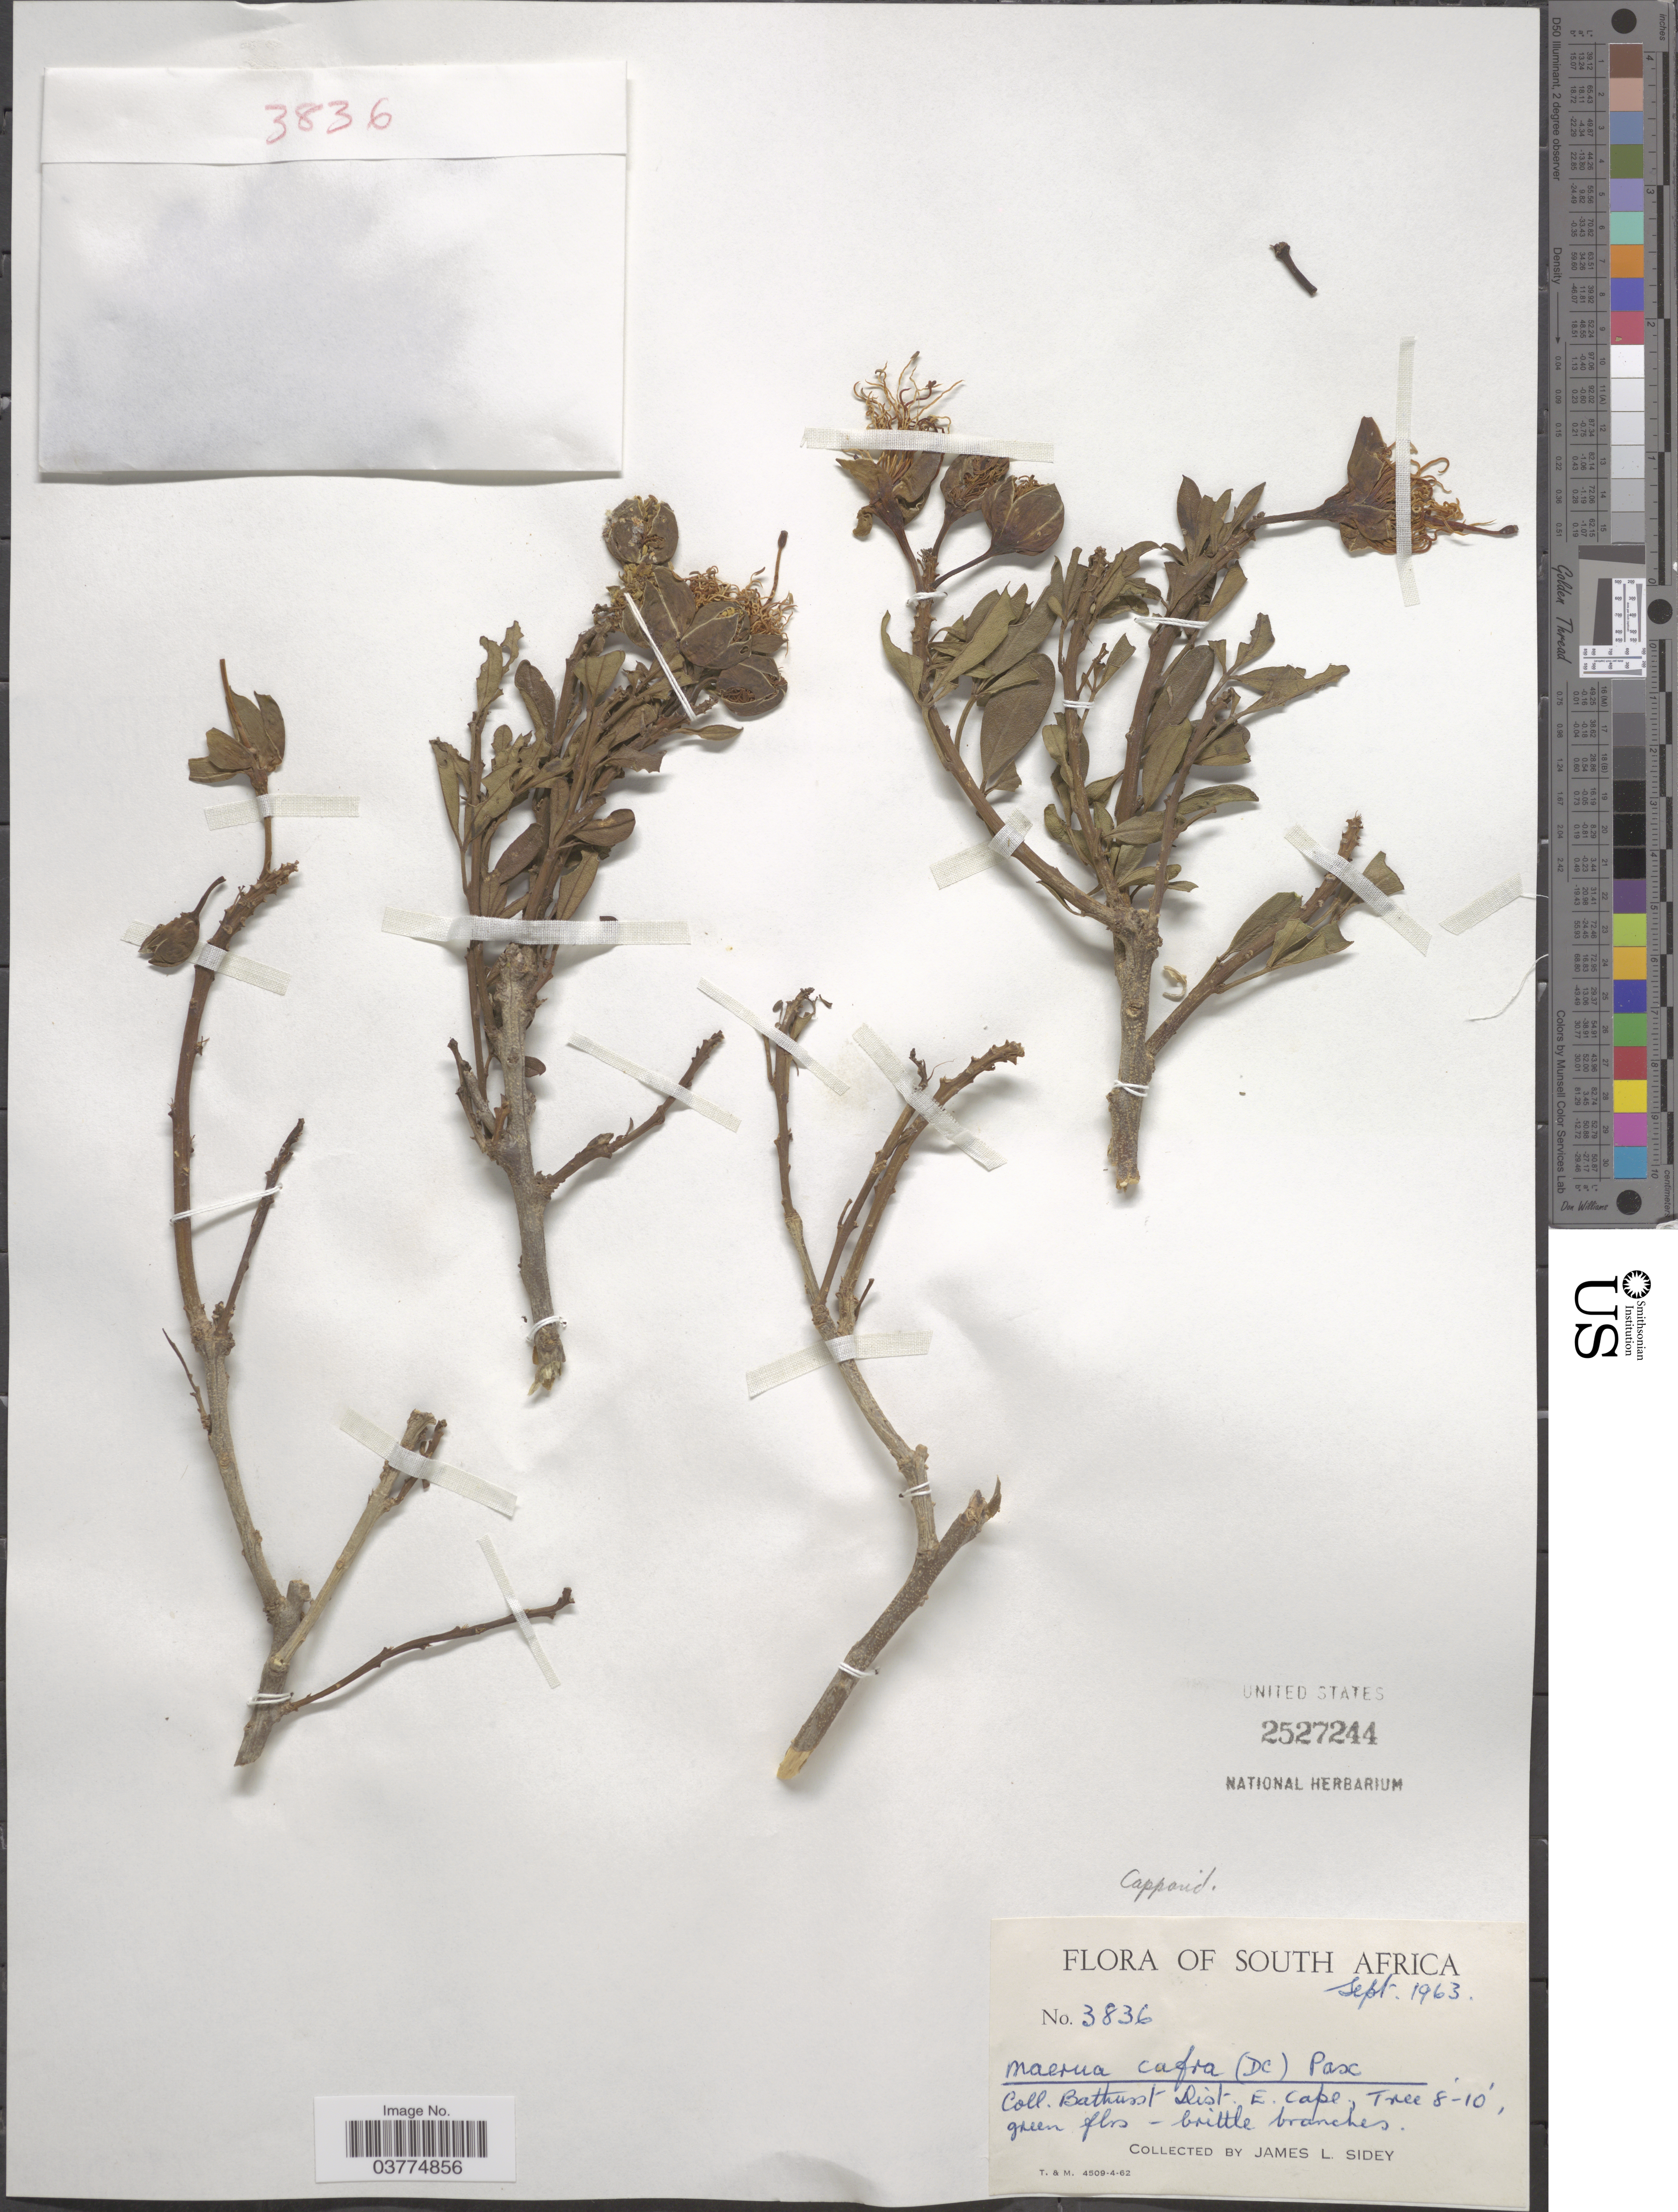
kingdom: Plantae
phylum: Tracheophyta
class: Magnoliopsida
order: Brassicales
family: Capparaceae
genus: Maerua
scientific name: Maerua caffra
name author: Pax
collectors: J. L. Sidey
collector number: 3836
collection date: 1963-09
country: South Africa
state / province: Eastern Cape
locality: Bathurst Dist. E. Cape.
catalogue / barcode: US 2527244